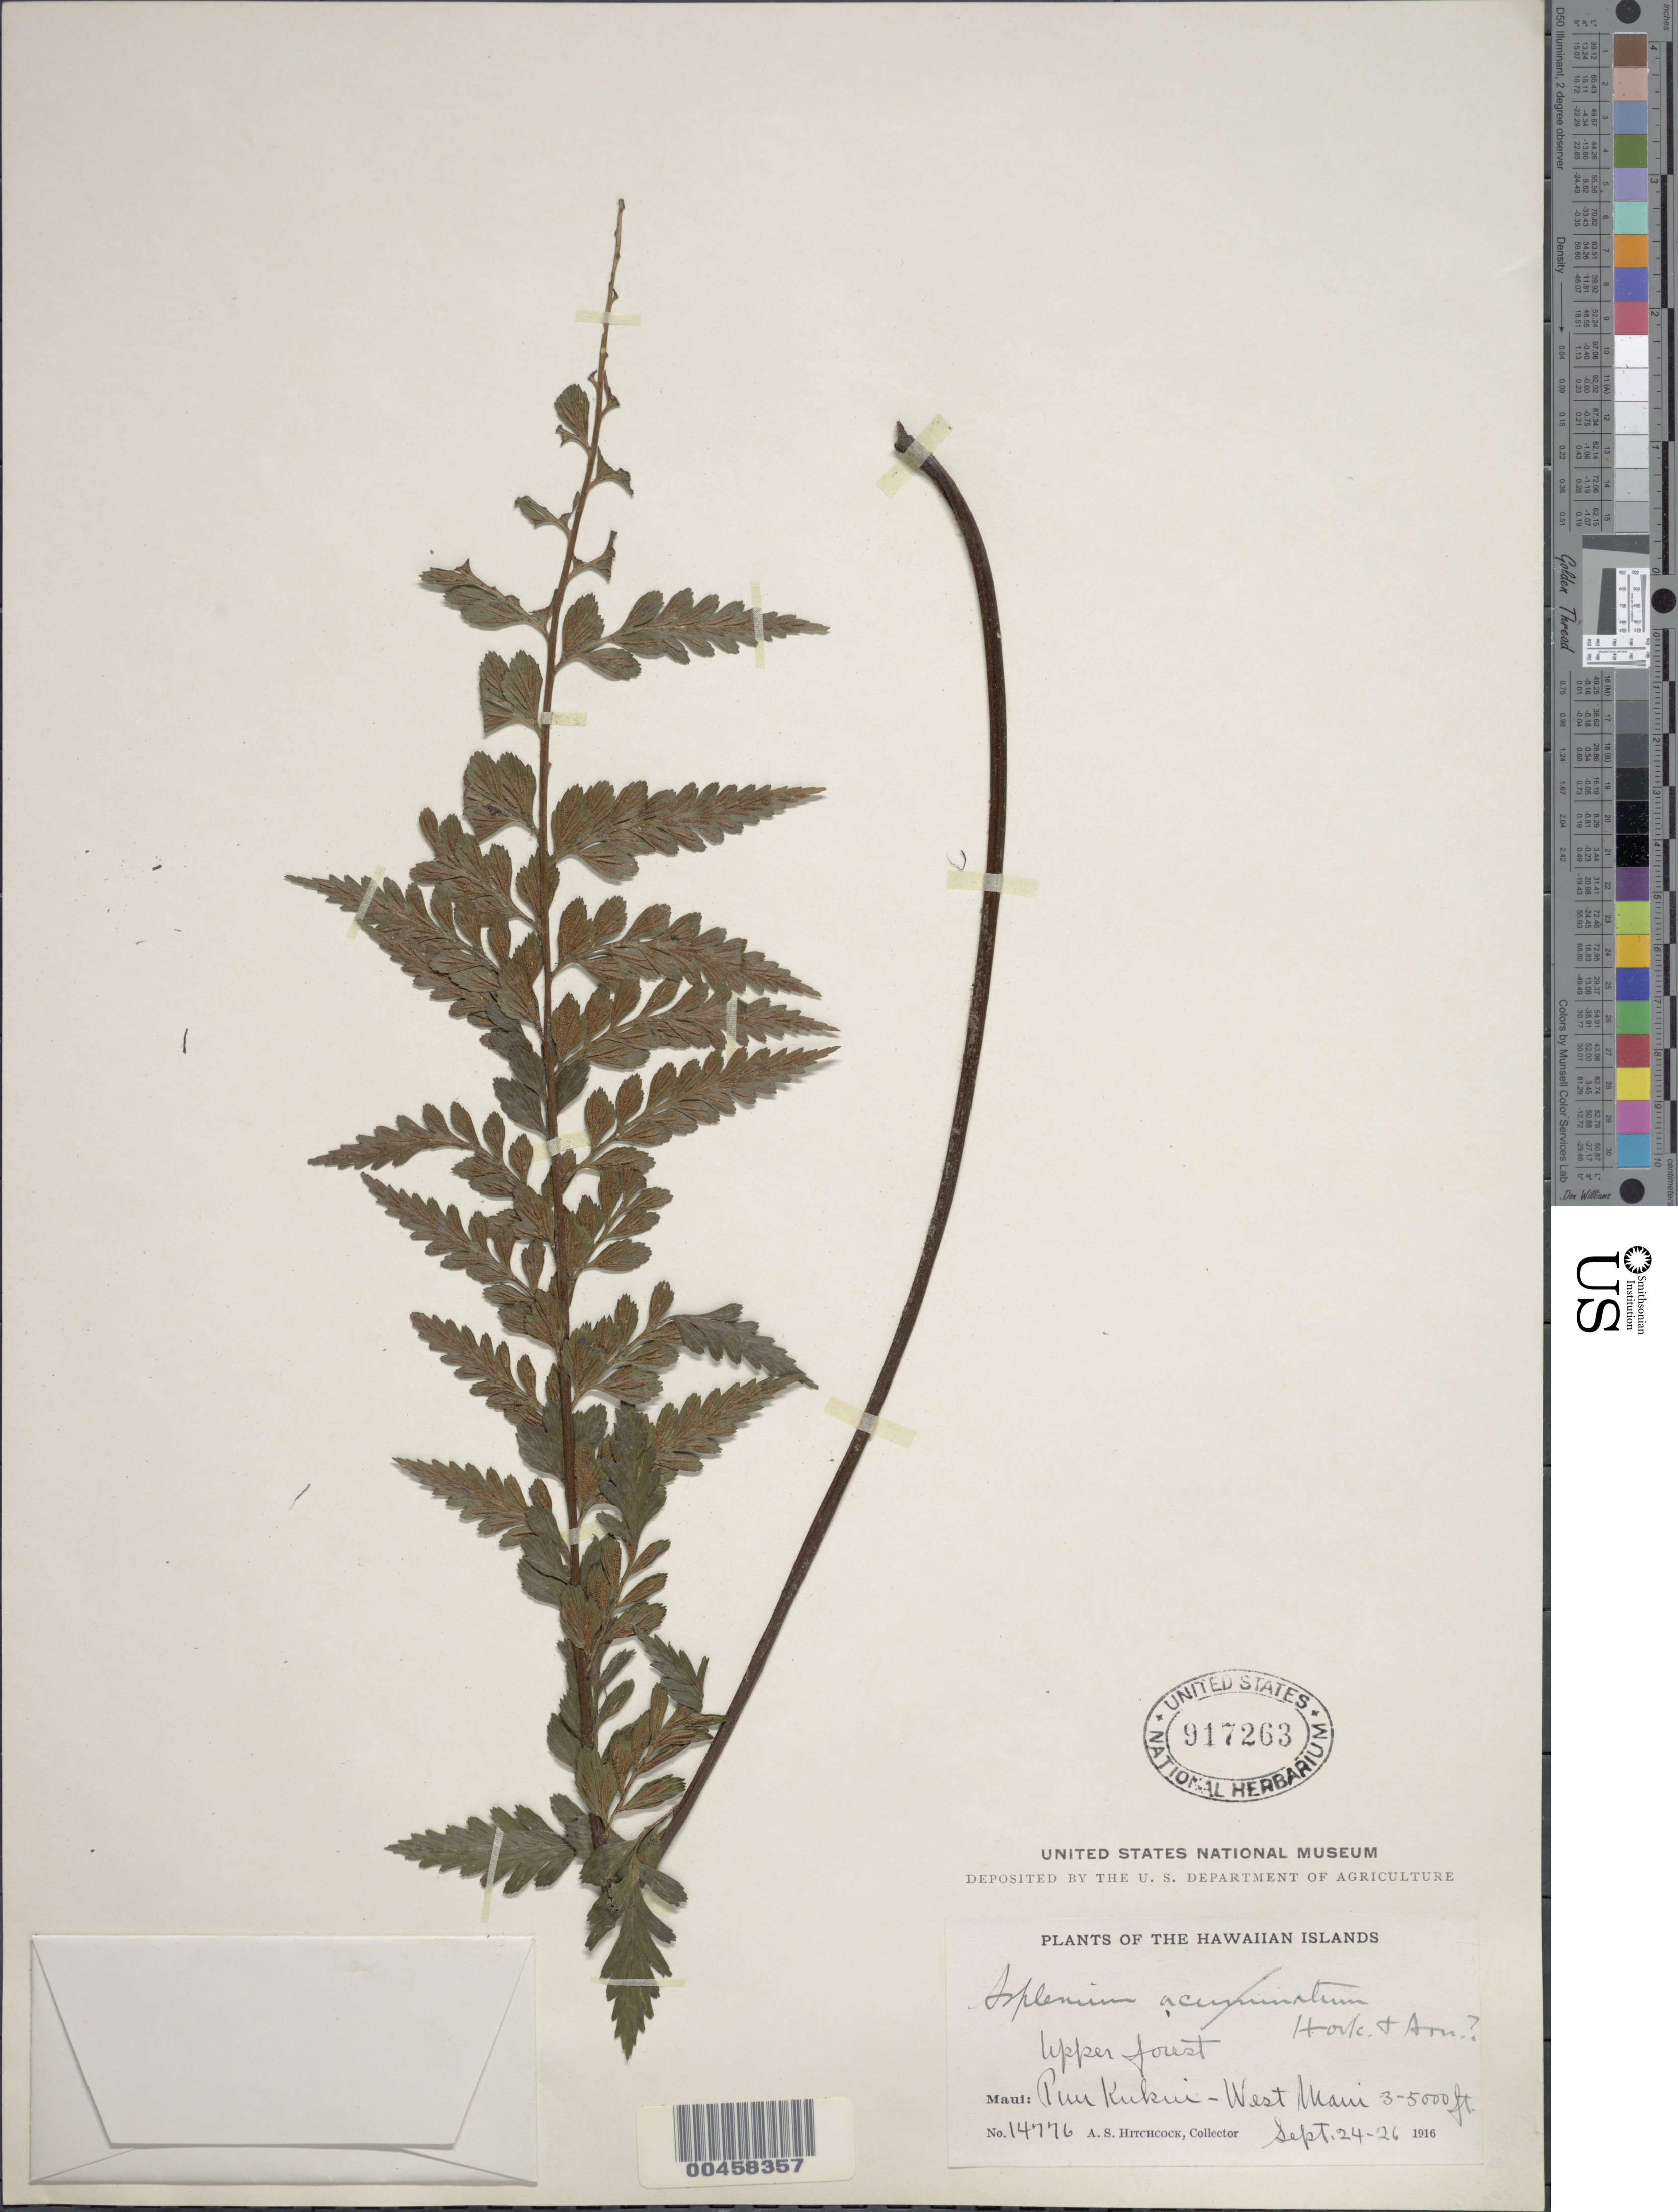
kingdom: Plantae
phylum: Tracheophyta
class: Polypodiopsida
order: Polypodiales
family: Aspleniaceae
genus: Asplenium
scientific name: Asplenium polyodon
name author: G. Forst.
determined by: Wagner, W. L., (BOT), Smithsonian Institution - National Museum of Natural History (UNITED STATES)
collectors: A. S. Hitchcock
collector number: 14776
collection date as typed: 24 Sep 1916 to 26 Sep 1916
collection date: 1916-09-24/1916-09-26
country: United States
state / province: Hawaii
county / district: Maui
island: Maui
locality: Puu Kukui - West Maui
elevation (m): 914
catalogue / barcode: US 917263